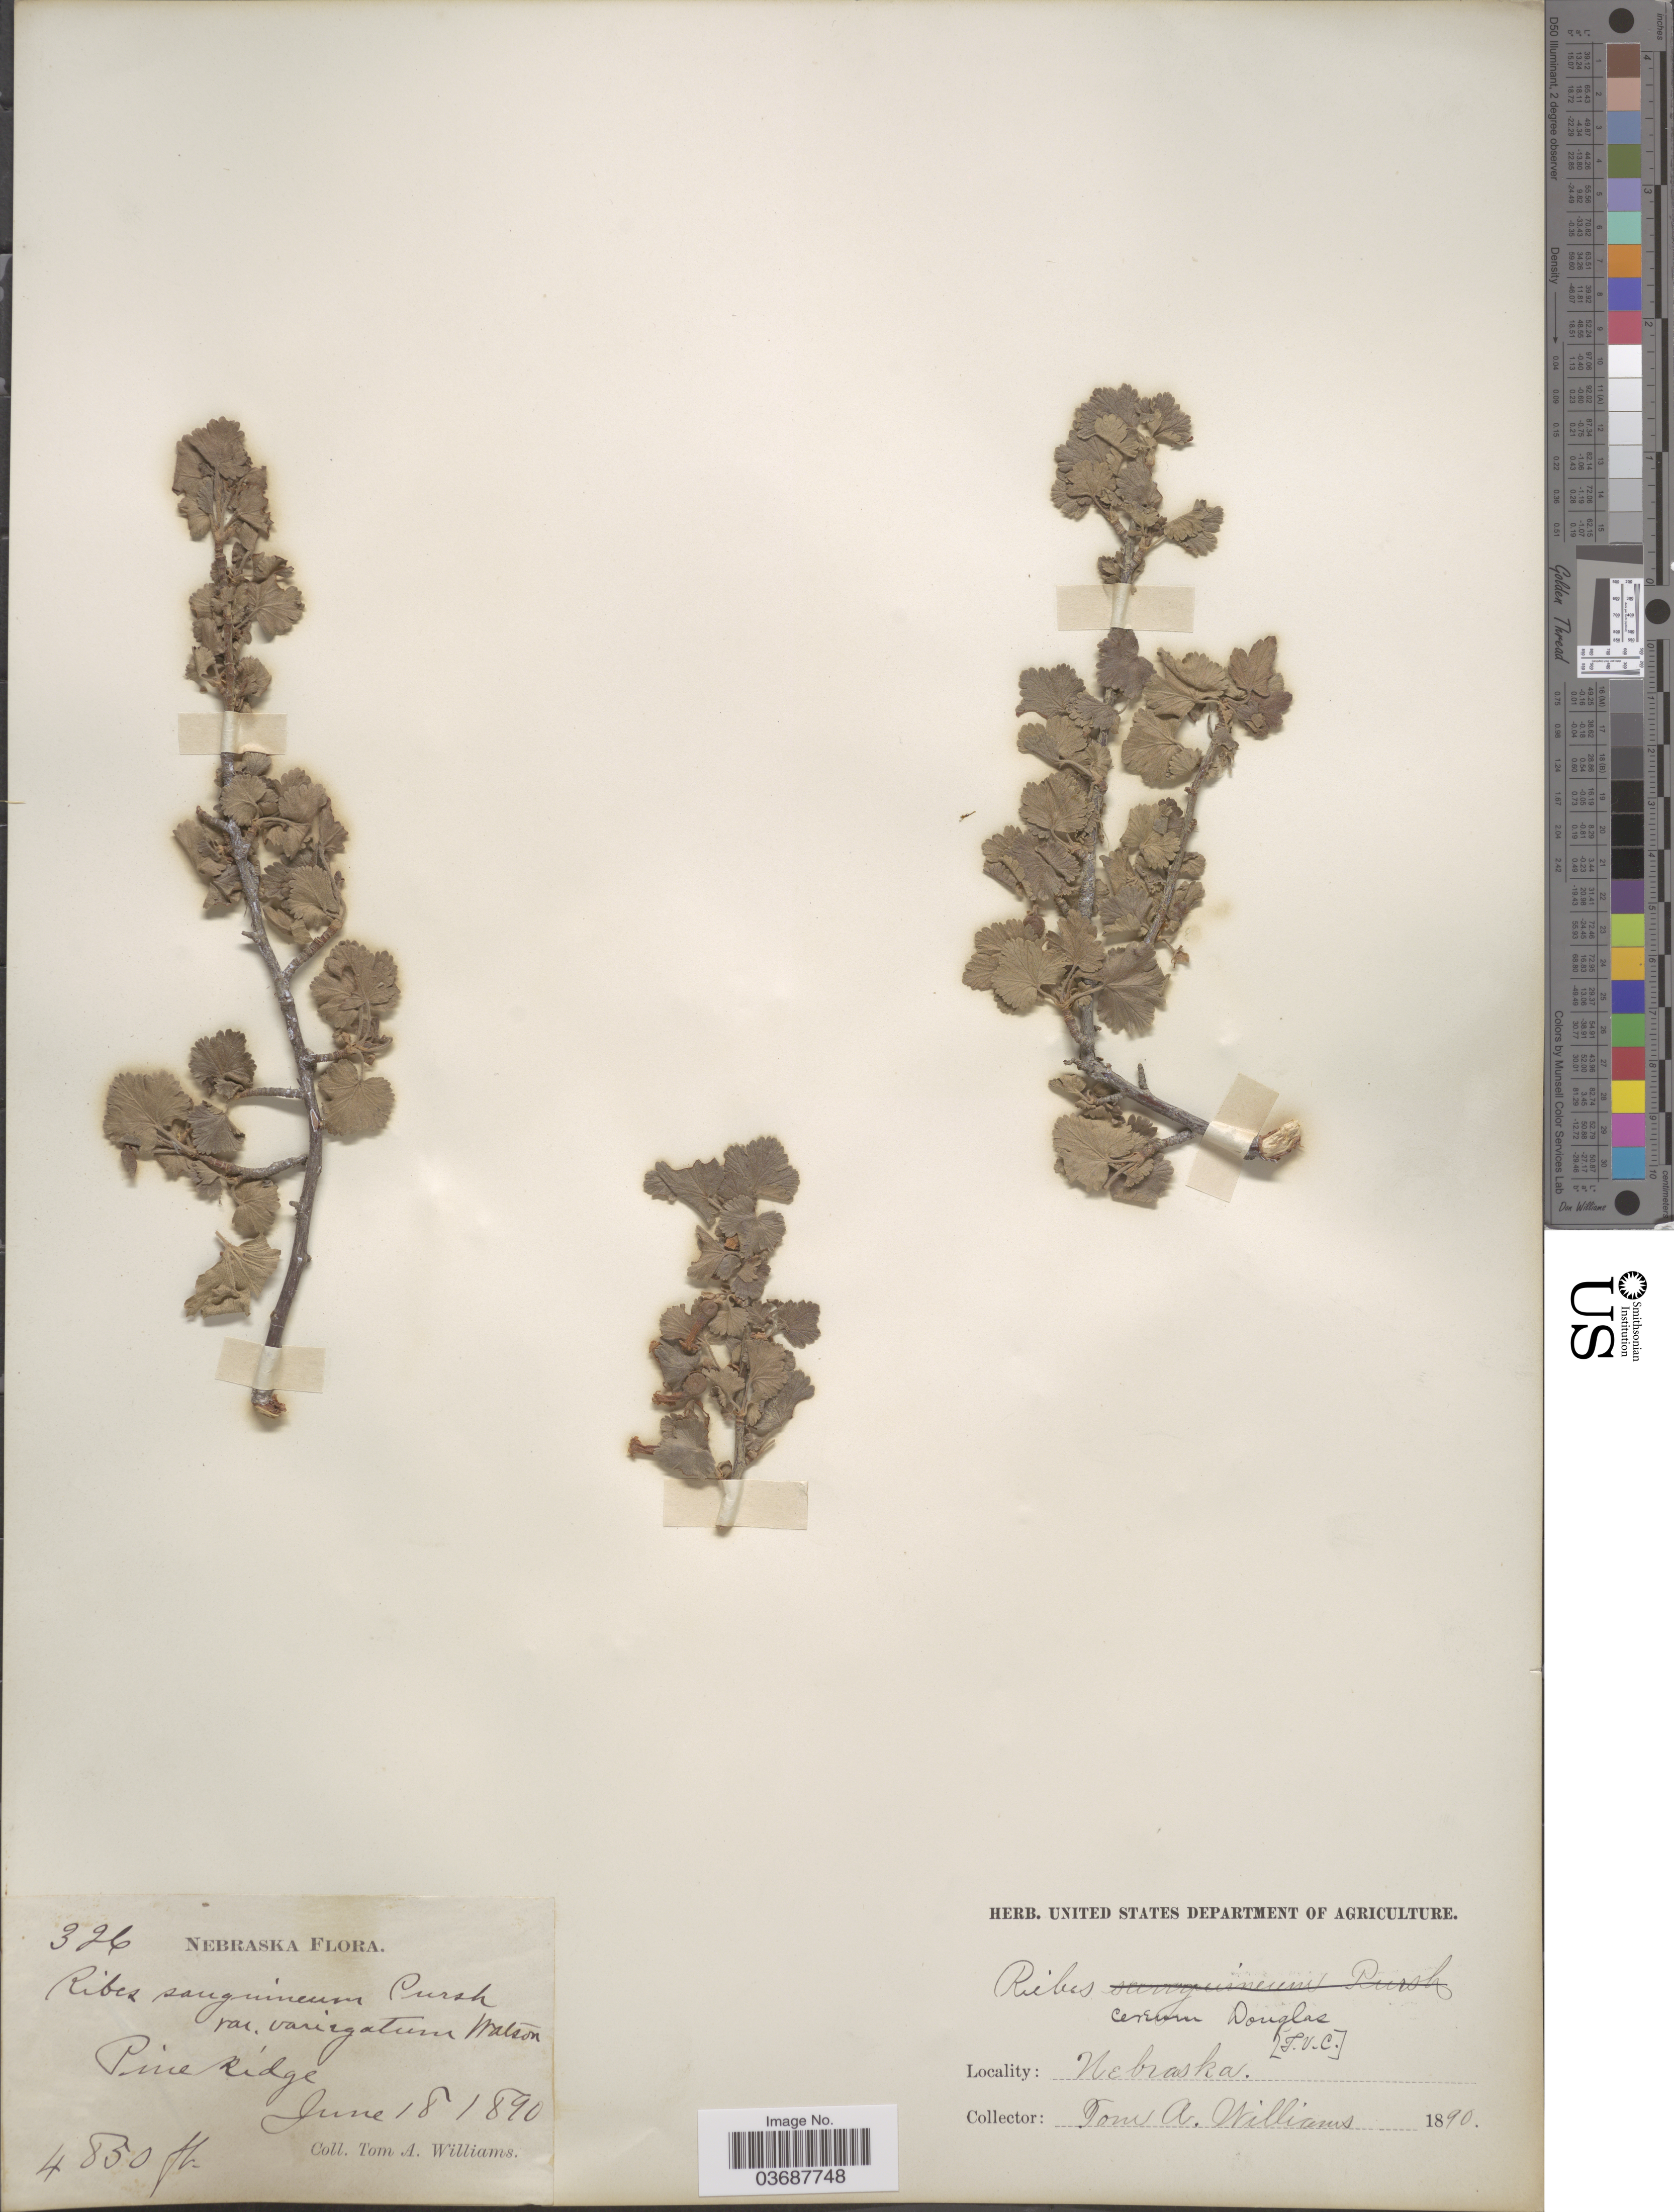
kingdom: Plantae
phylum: Tracheophyta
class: Magnoliopsida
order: Saxifragales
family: Grossulariaceae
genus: Ribes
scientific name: Ribes inebrians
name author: Lindl.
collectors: T. Williams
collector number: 326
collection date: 1890-06-18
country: United States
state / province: Nebraska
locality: Pine ridge.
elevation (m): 1478